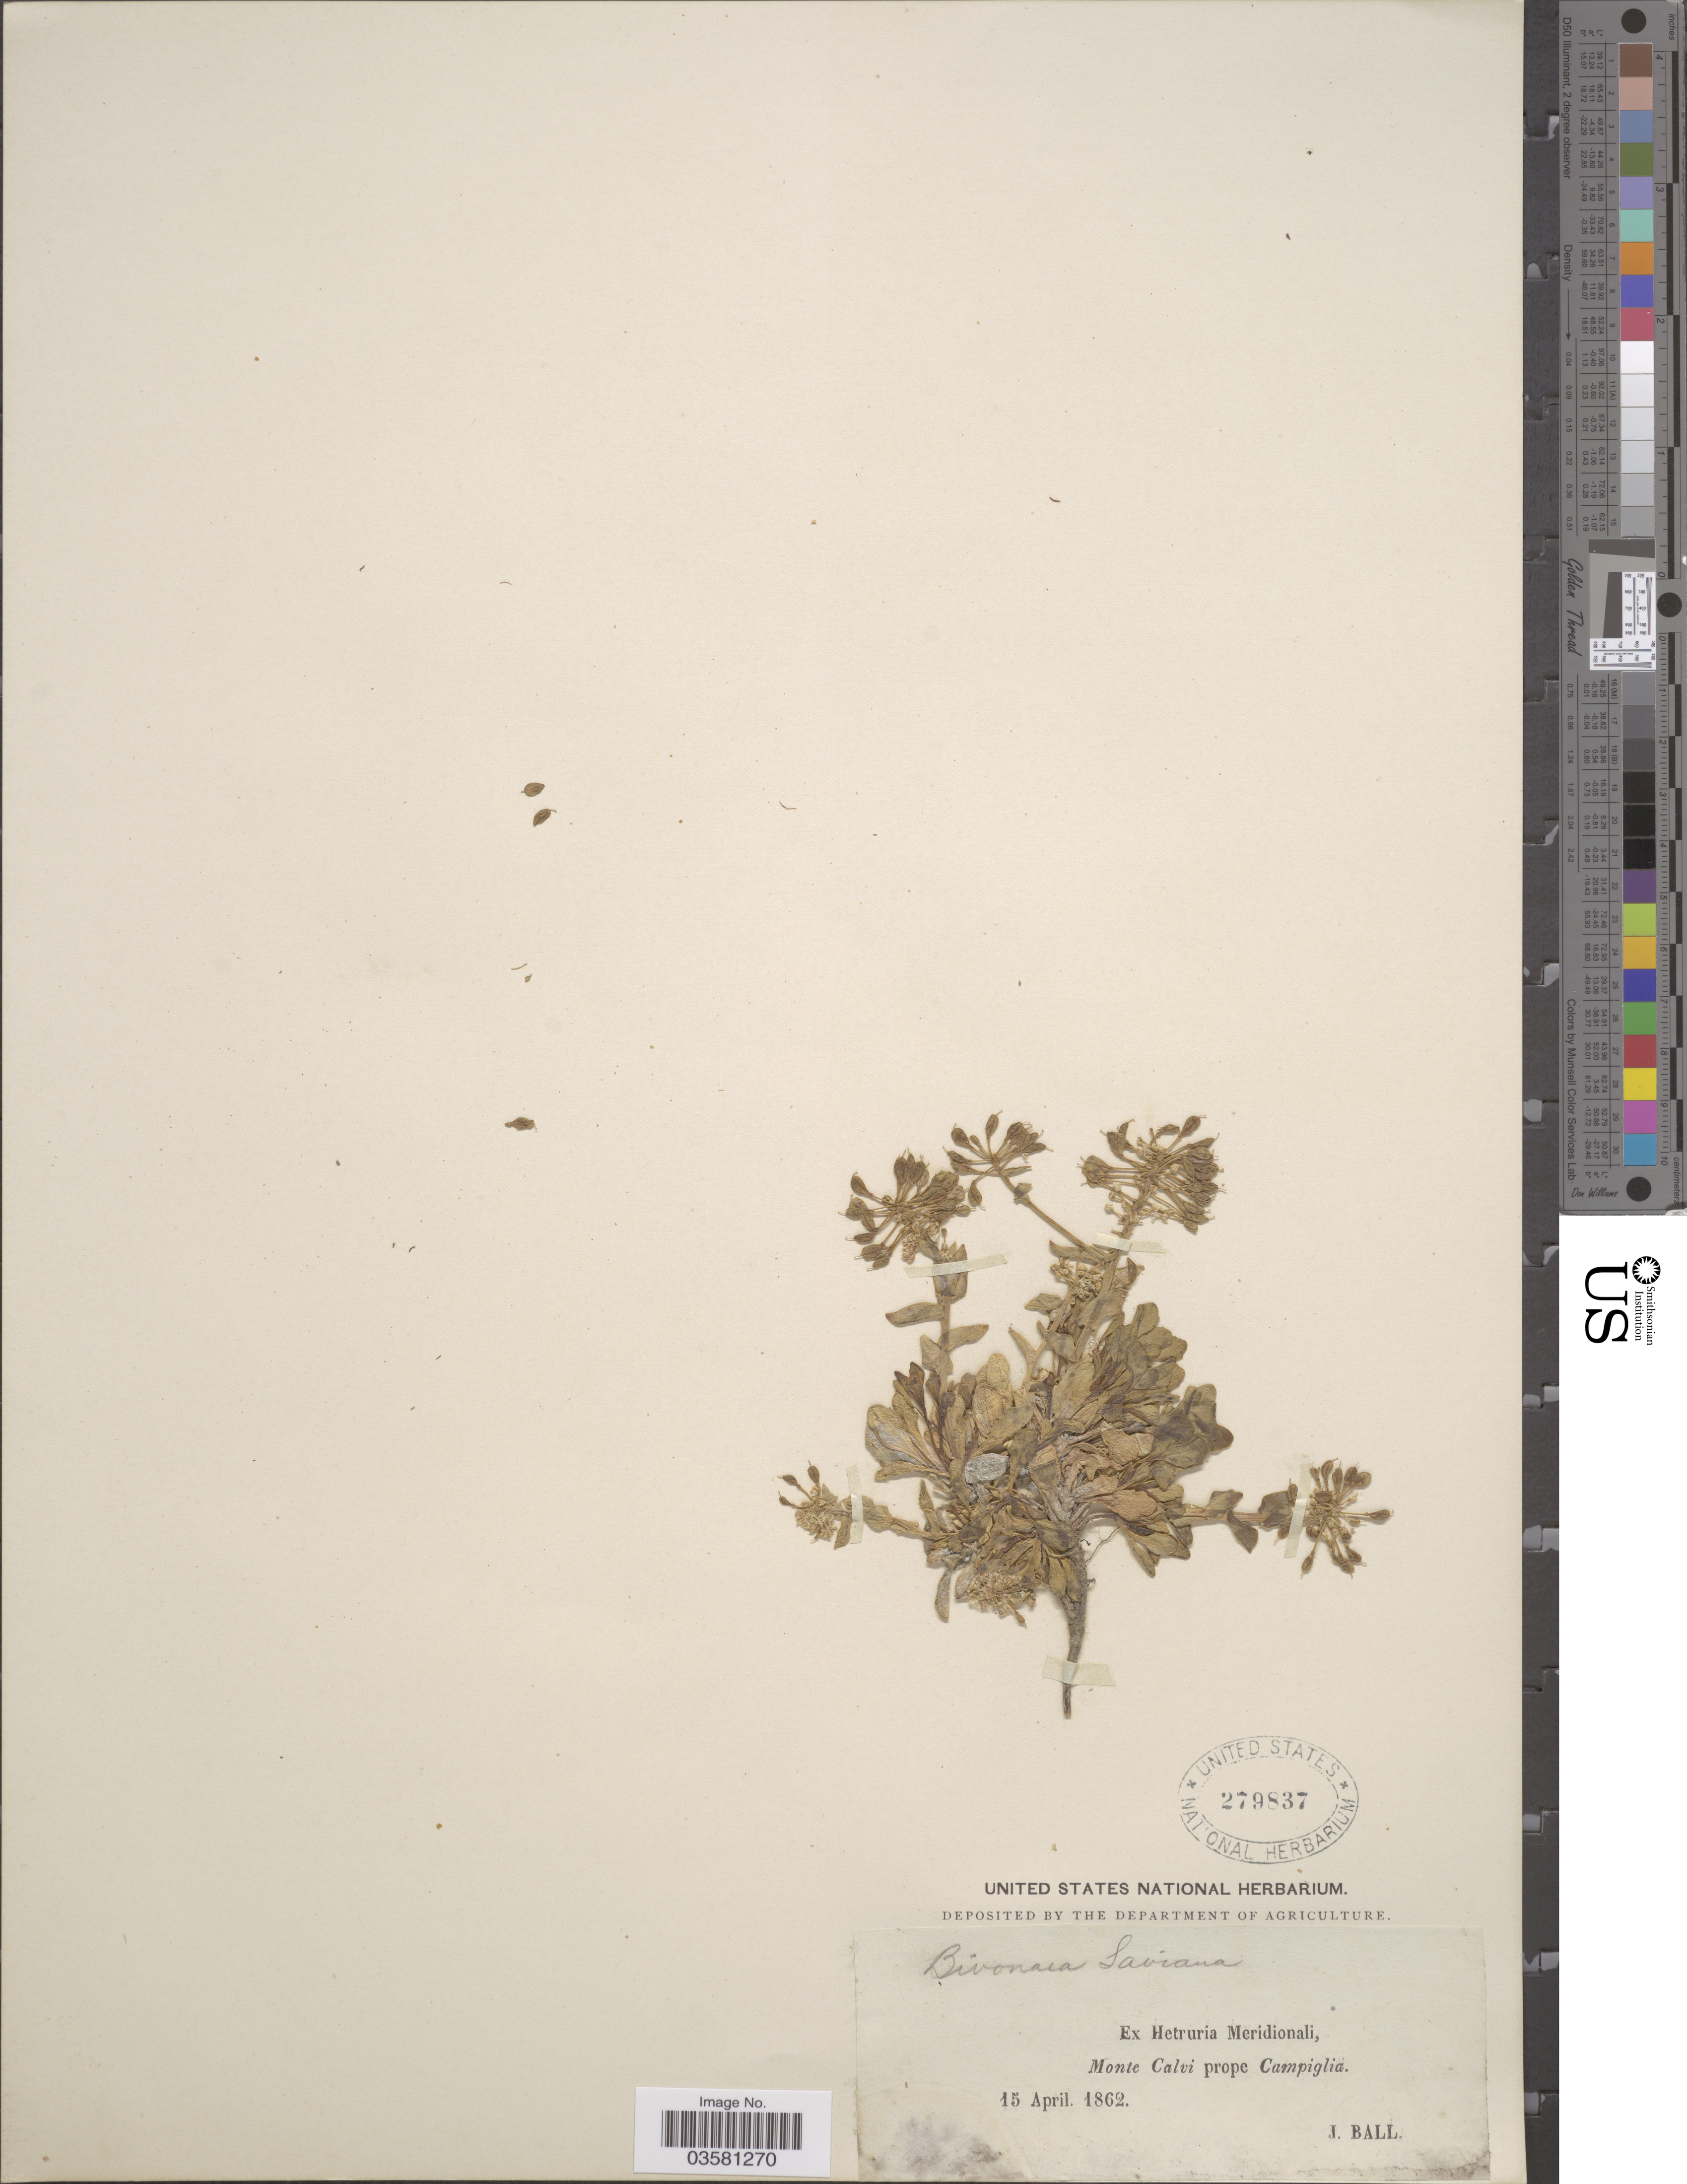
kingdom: Plantae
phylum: Tracheophyta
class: Magnoliopsida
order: Brassicales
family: Brassicaceae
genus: Ionopsidium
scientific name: Ionopsidium savianum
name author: (Caruel) Ball ex Arcang.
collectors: J. Ball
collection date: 1862-04-15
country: Italy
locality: Ex Hetruria Meridionali, Monte Calvi prope Campiglia.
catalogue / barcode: US 279837